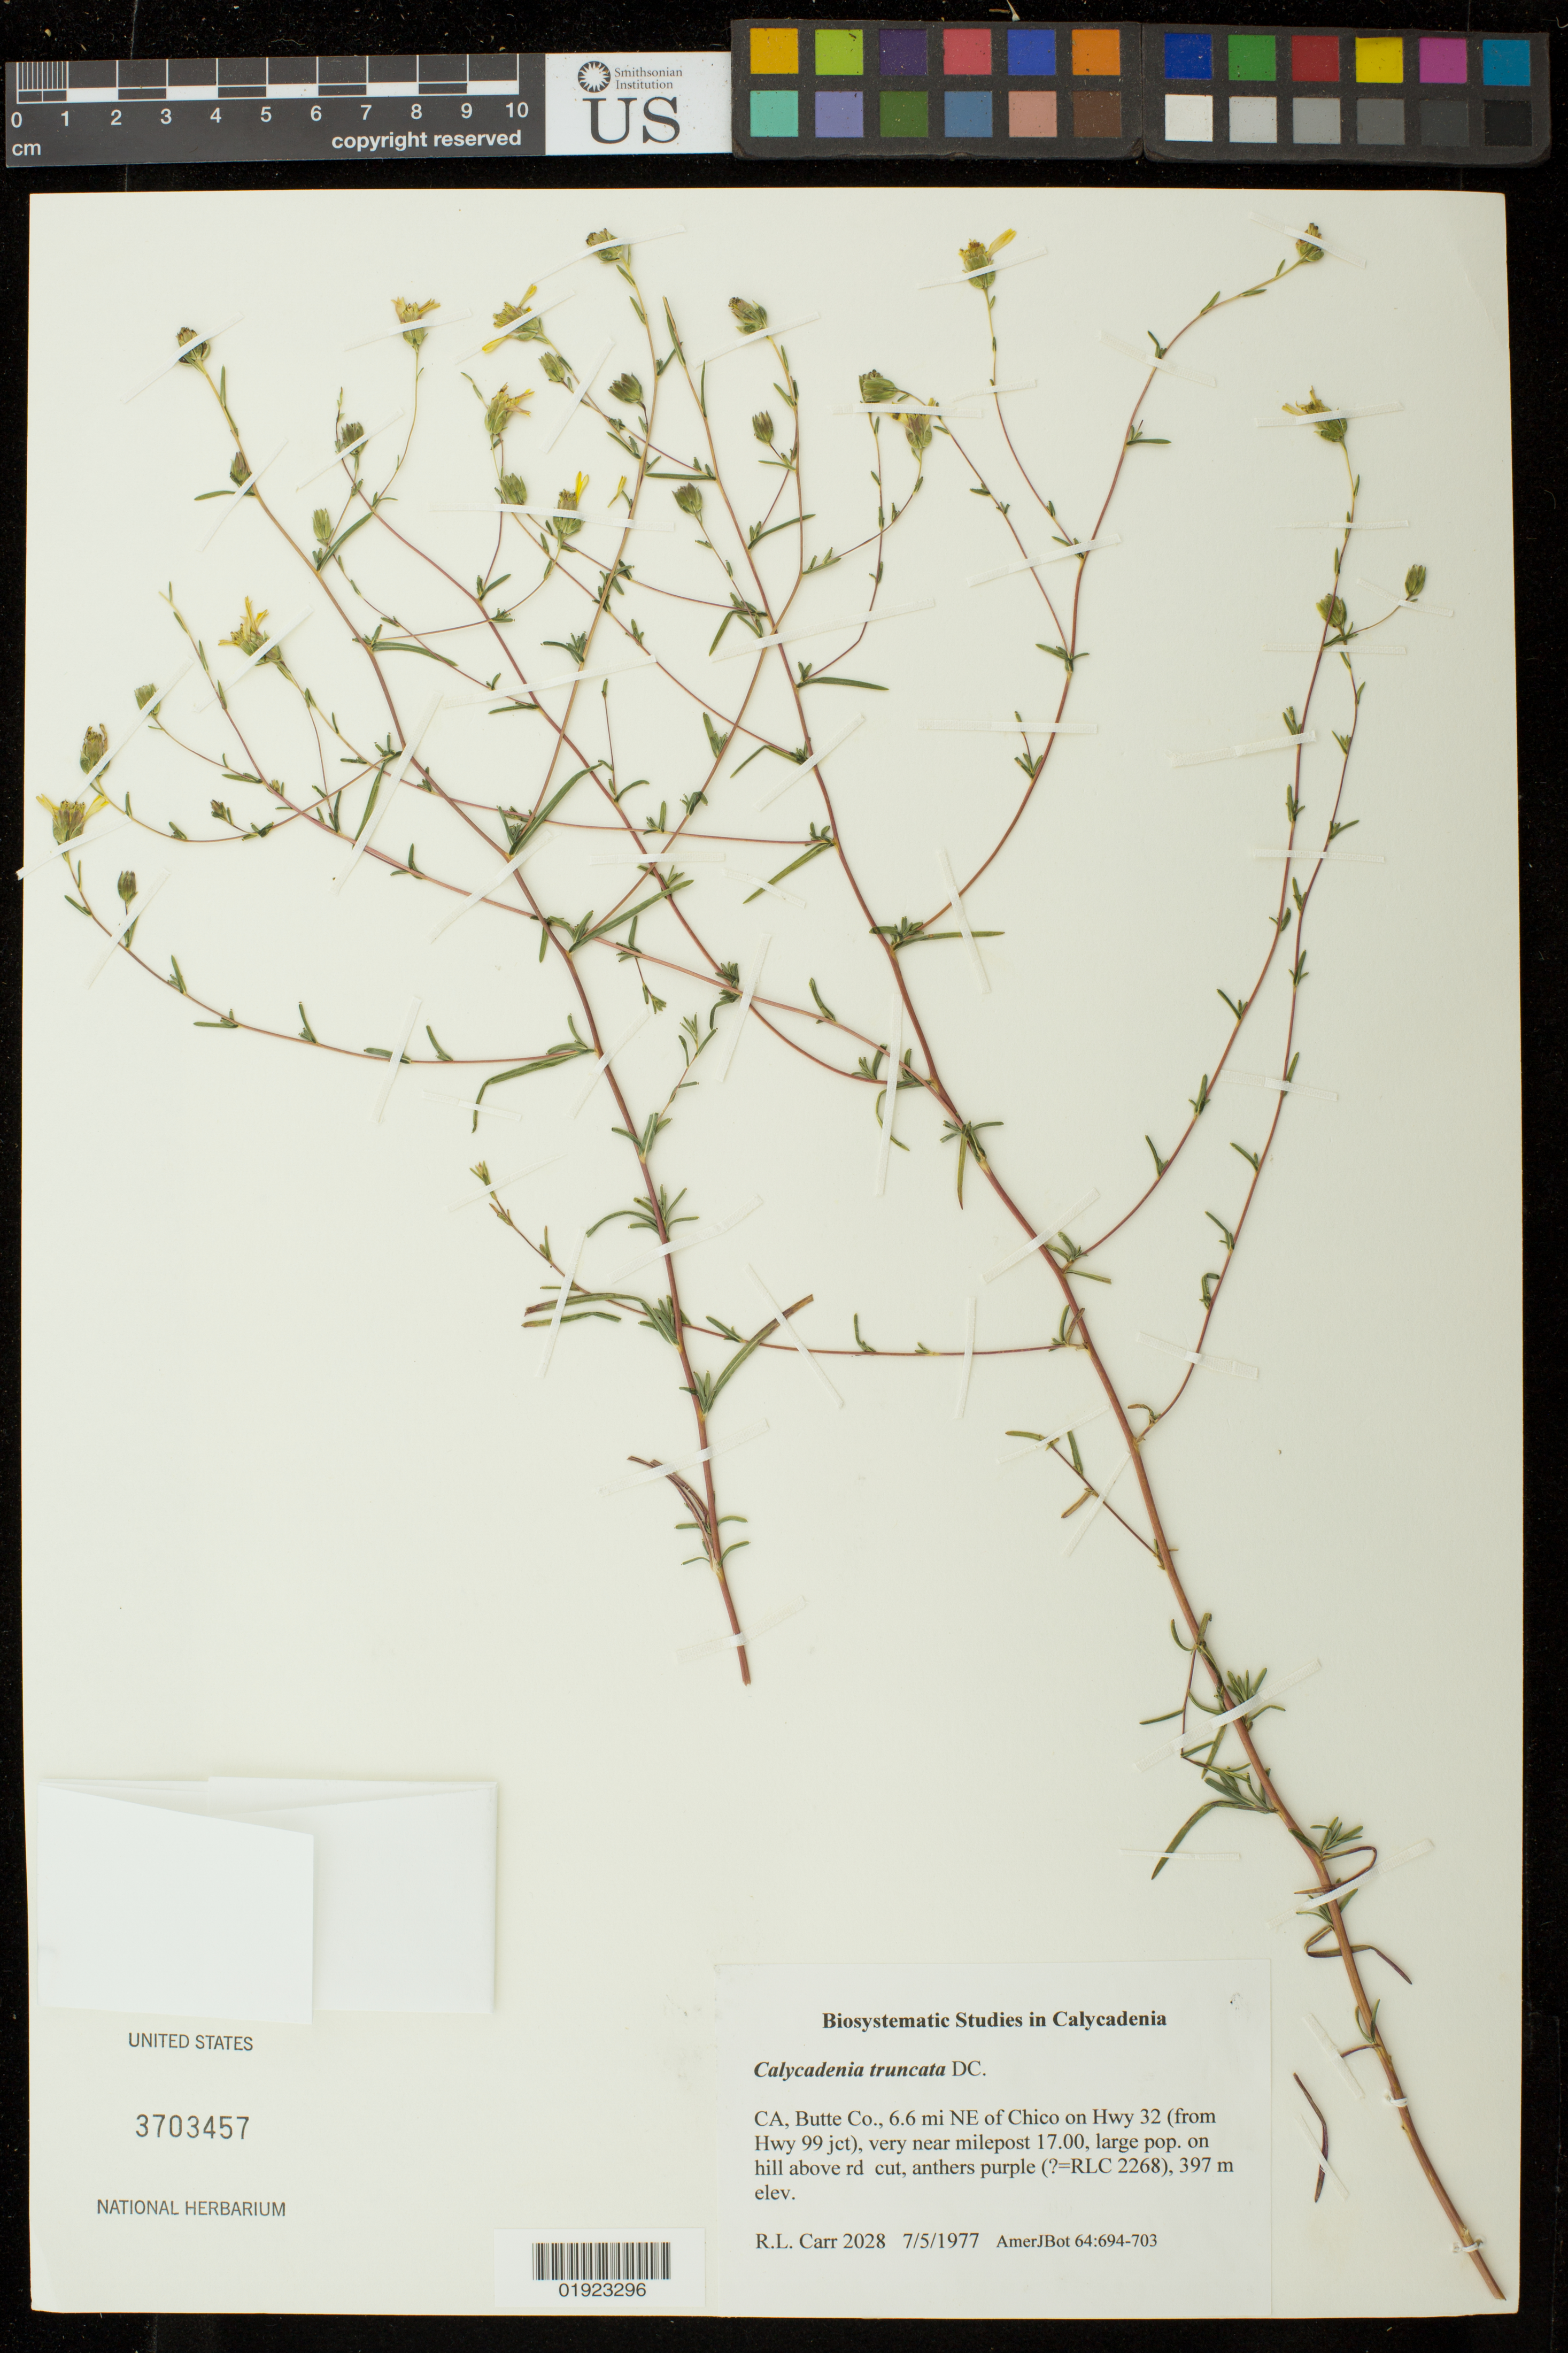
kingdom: Plantae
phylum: Tracheophyta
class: Magnoliopsida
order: Asterales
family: Asteraceae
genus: Calycadenia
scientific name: Calycadenia truncata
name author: DC.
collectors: R. Carr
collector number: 2028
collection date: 1977-07-05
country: United States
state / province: California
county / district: Butte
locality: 6.6 mi NE of Chico on Hwy 32 (from Hwy 99 jct), very near milepost 17.00.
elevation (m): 397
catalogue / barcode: US 3703457